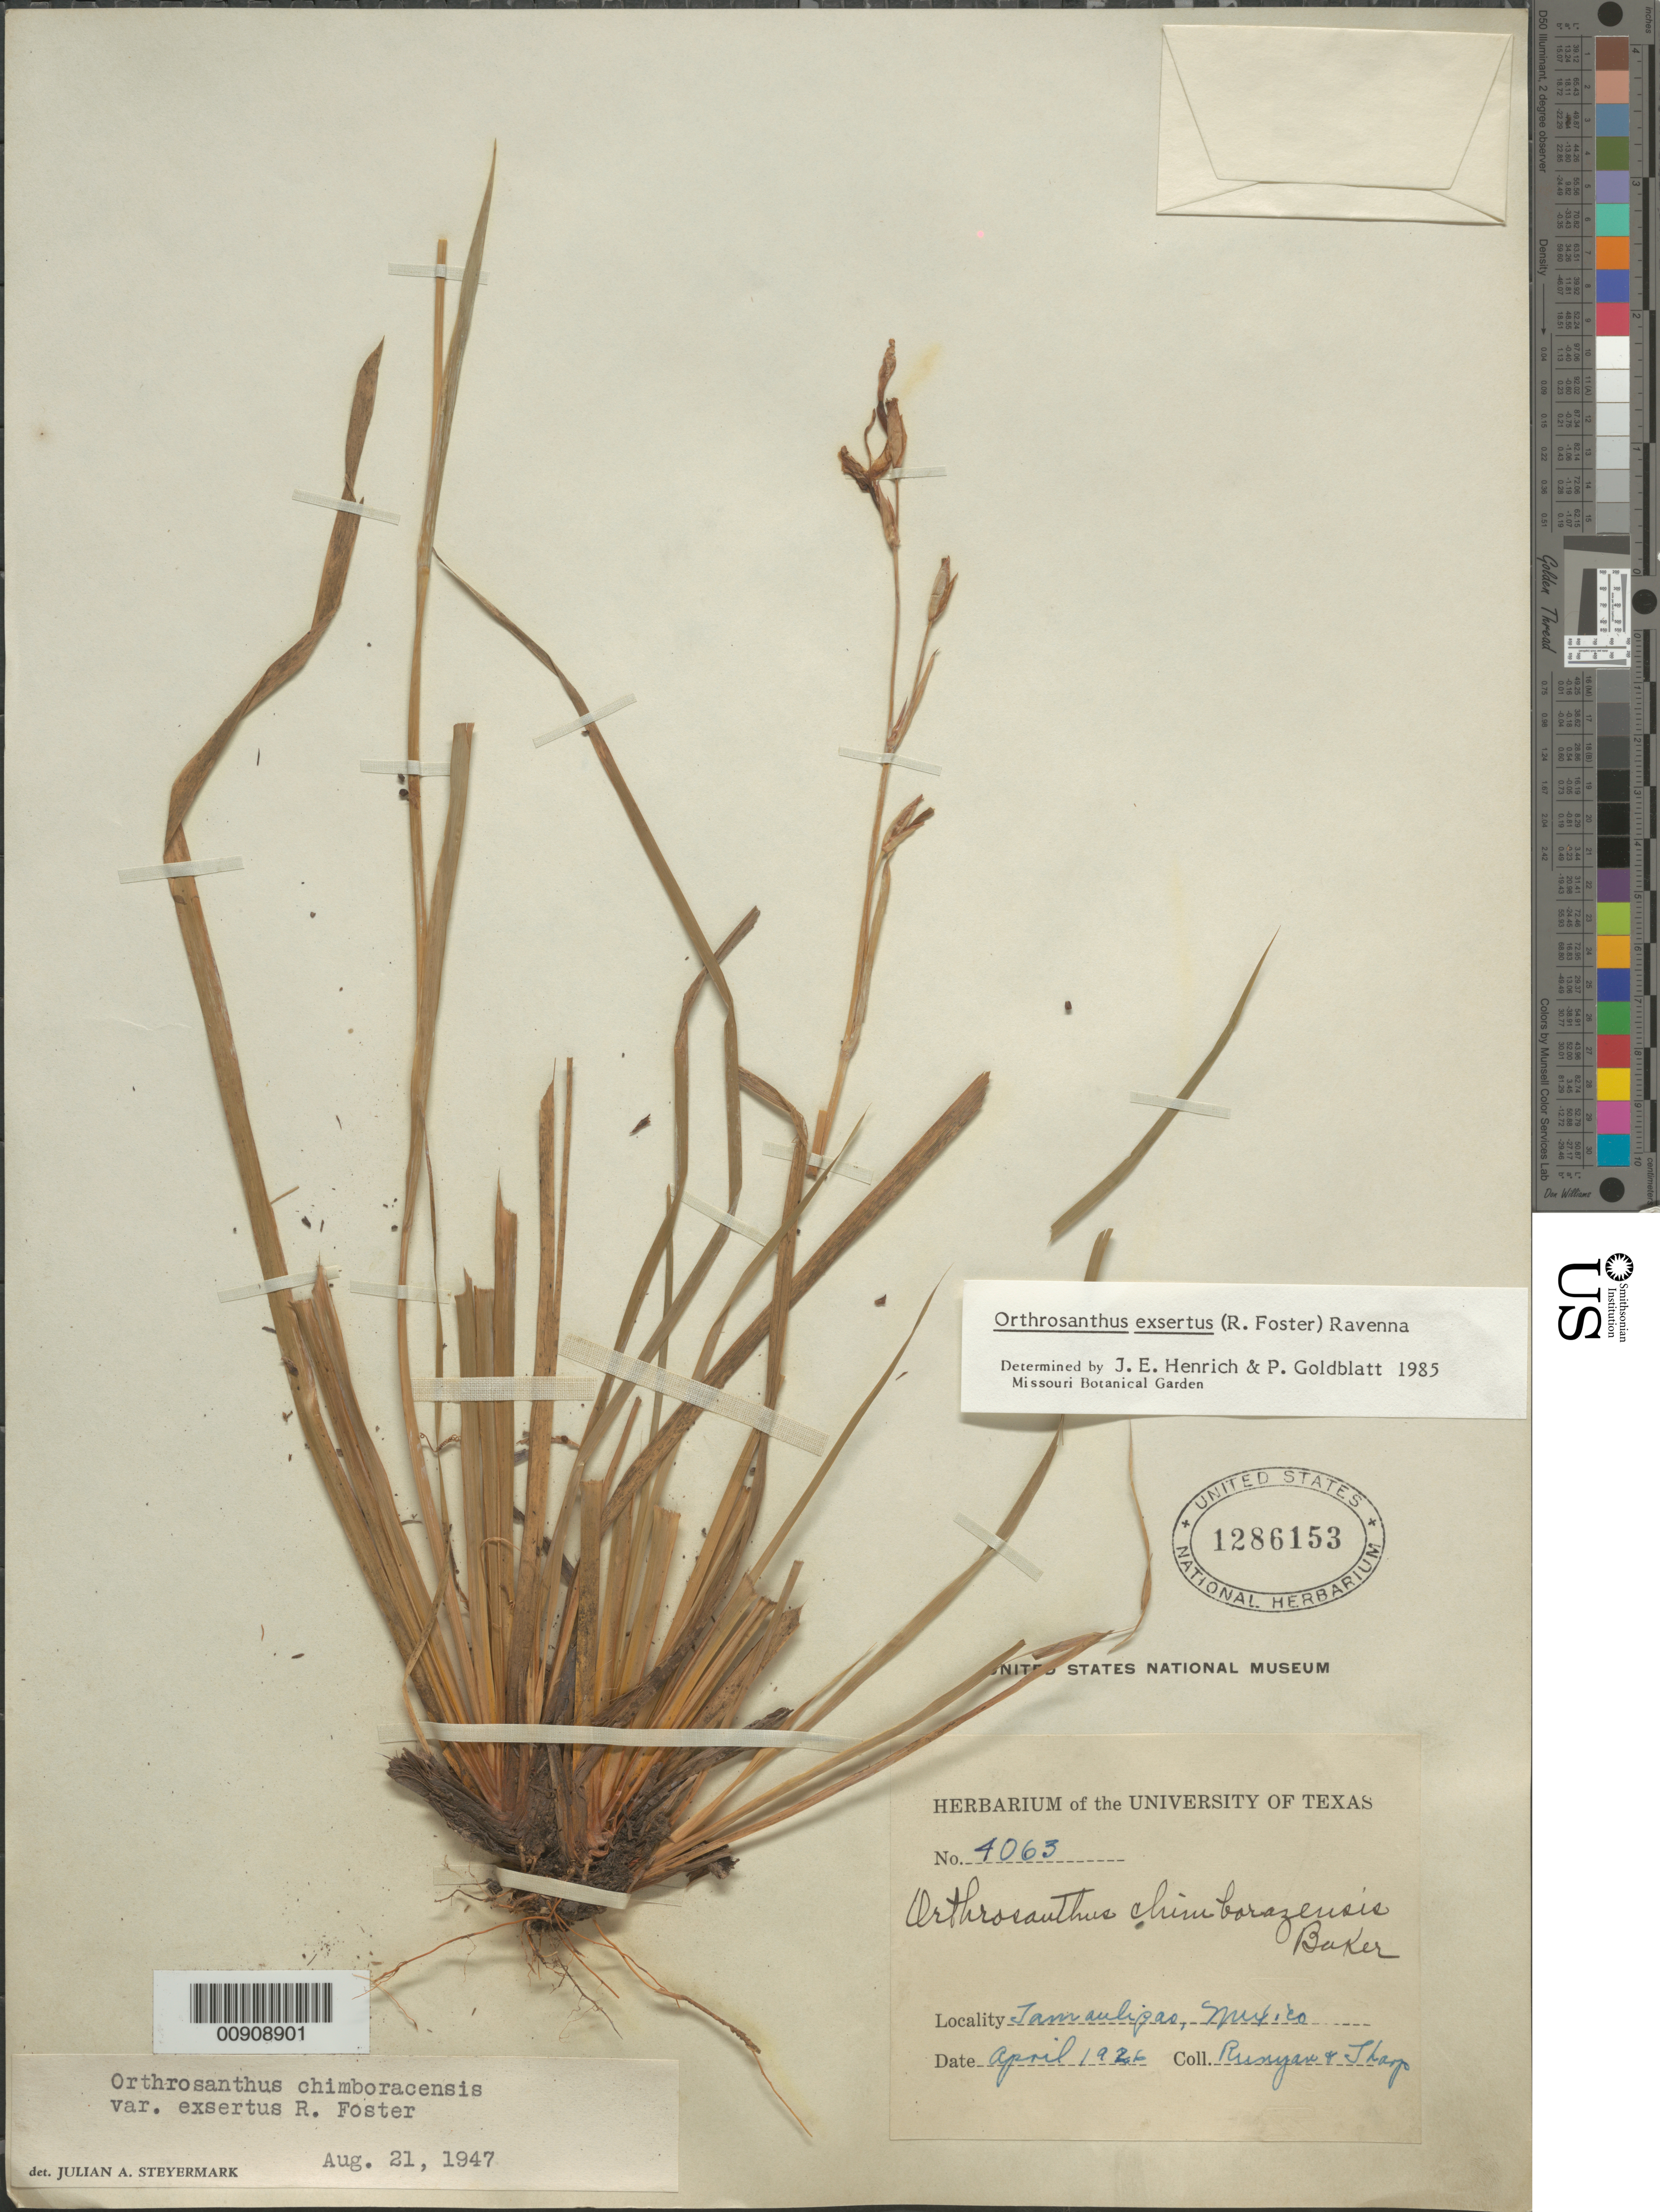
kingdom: Plantae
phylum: Tracheophyta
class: Liliopsida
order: Asparagales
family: Iridaceae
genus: Orthrosanthus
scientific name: Orthrosanthus exsertus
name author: (R.C. Foster) Ravenna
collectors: R. Runyon & Tharp, --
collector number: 4063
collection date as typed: Apr 1926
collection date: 1926-04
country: Mexico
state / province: Tamaulipas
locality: Tamaulipas.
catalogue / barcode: US 1286153